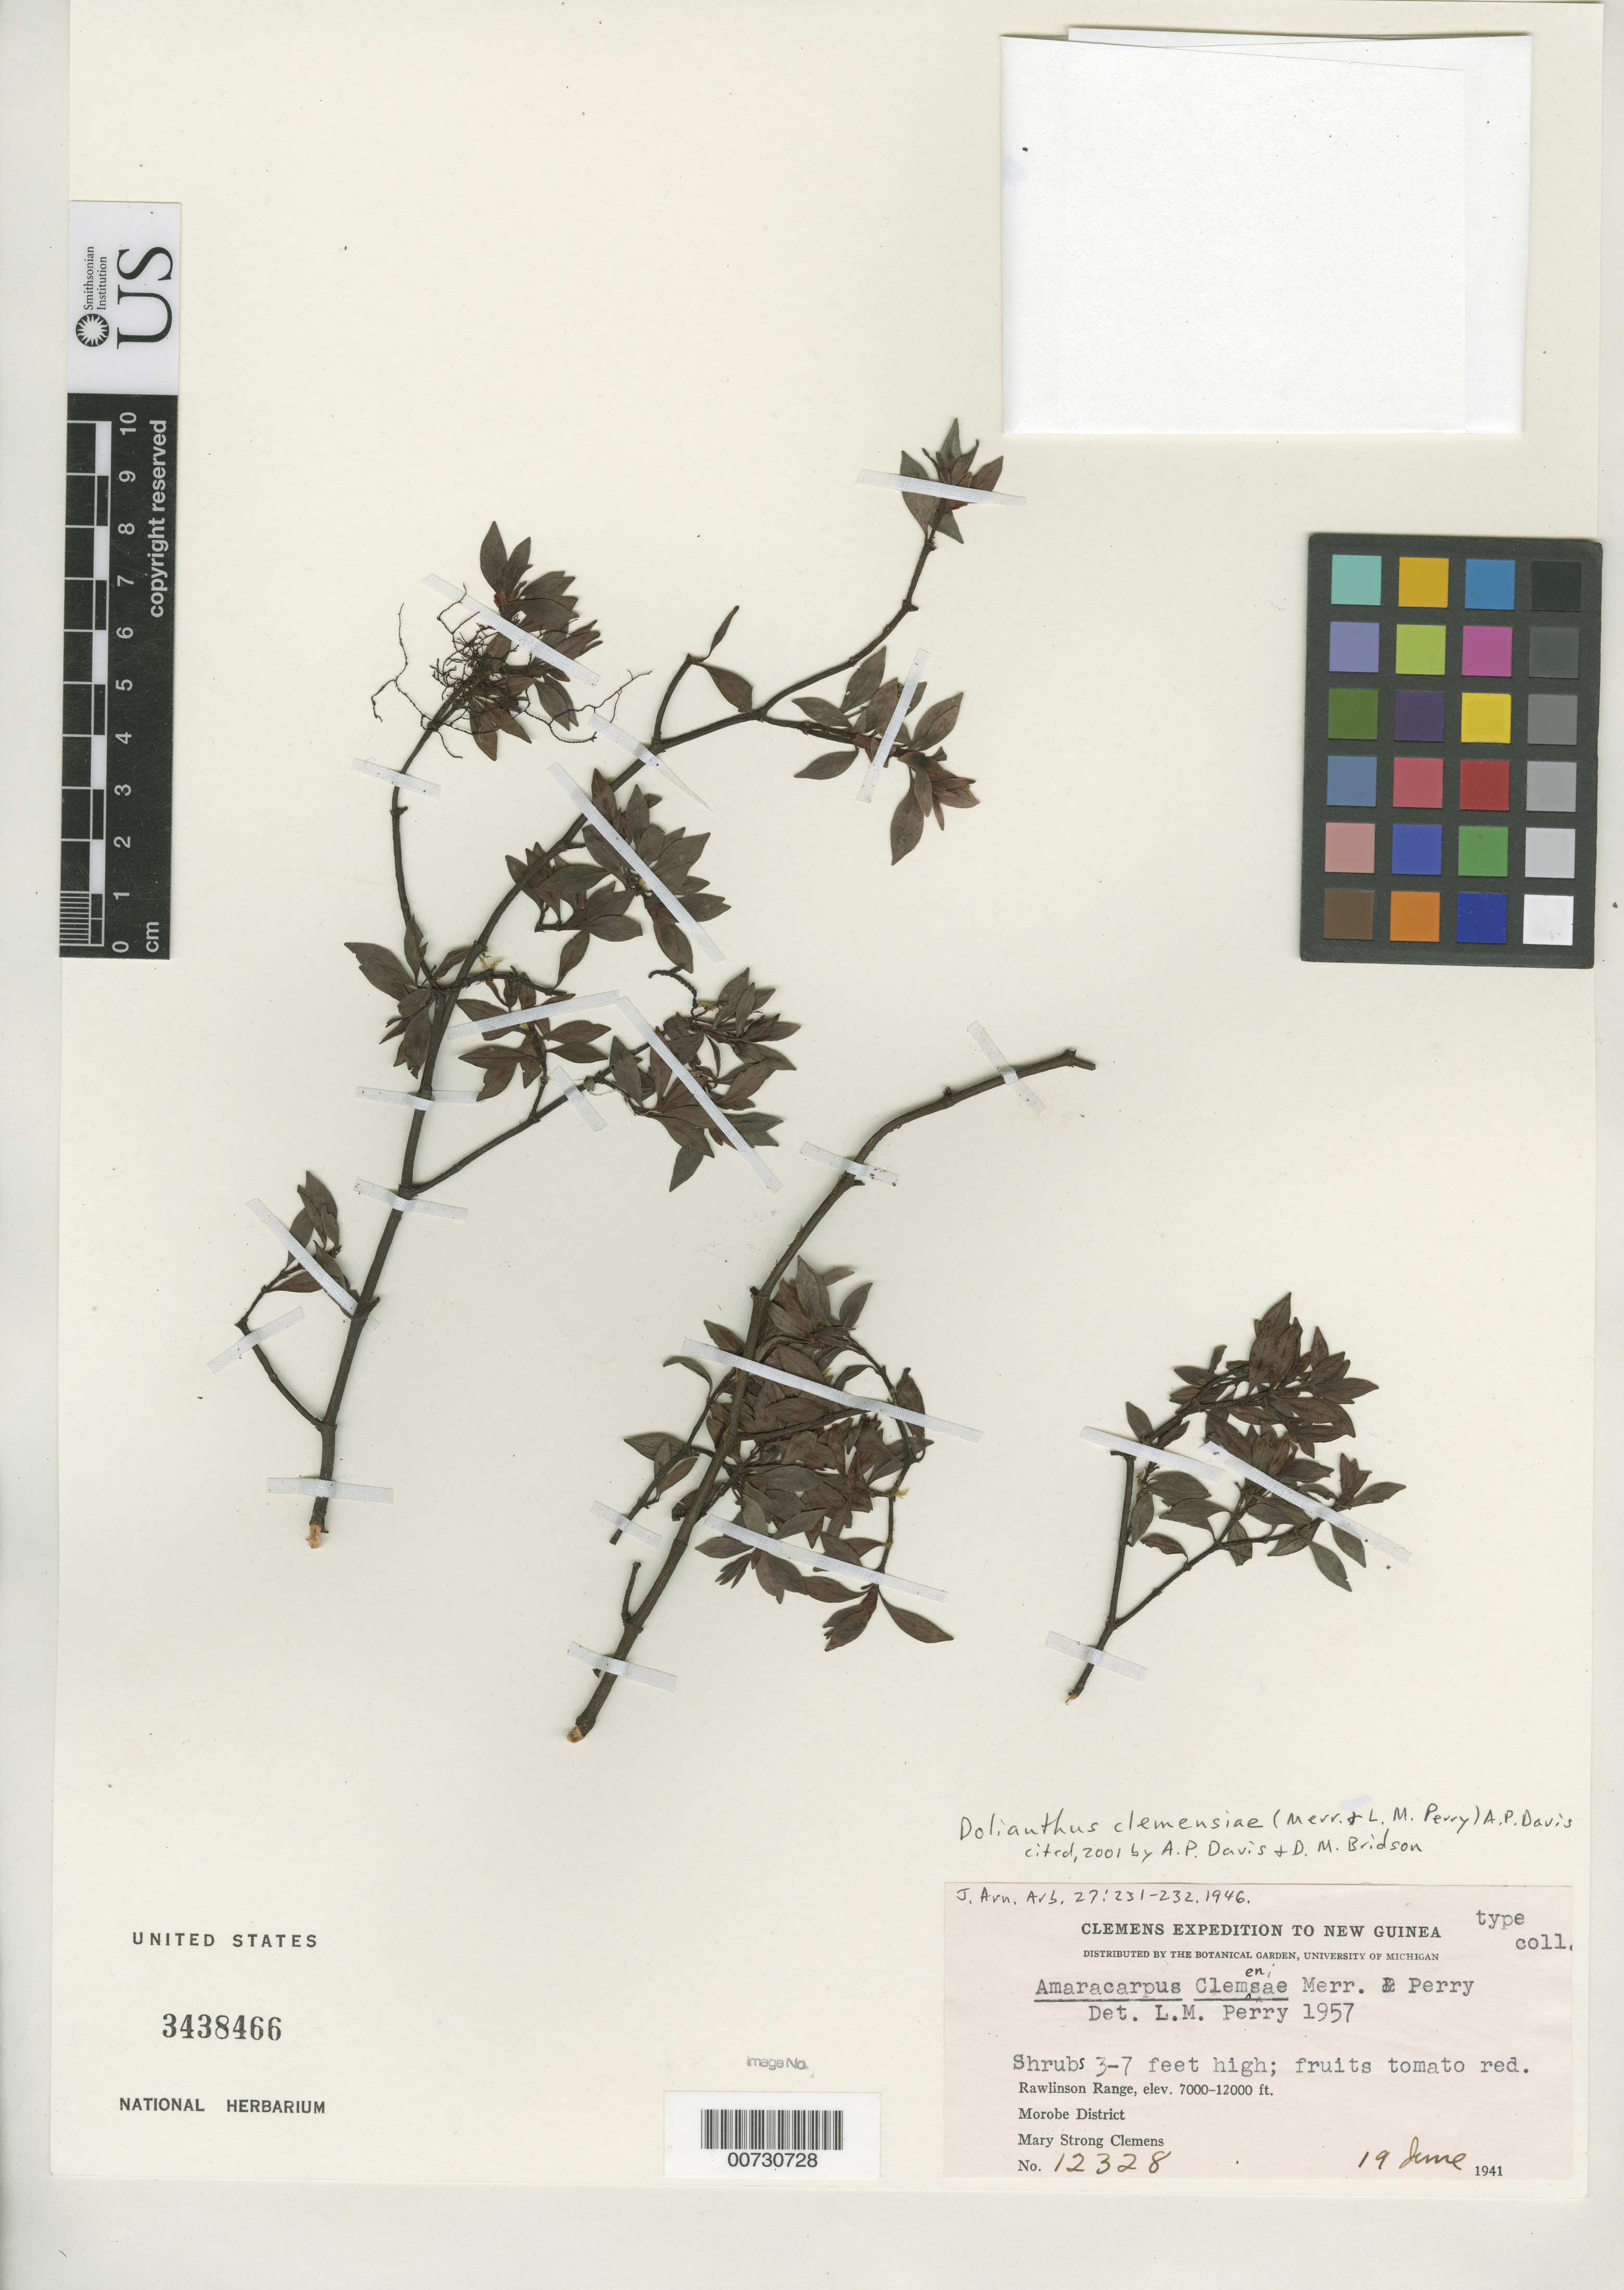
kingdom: Plantae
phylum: Tracheophyta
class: Magnoliopsida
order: Gentianales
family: Rubiaceae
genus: Amaracarpus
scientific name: Amaracarpus clemensiae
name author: Merr. & L.M. Perry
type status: Isotype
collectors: M. S. Clemens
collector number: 12328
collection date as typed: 19 Jun 1941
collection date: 1941-06-19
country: Papua New Guinea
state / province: Morobe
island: New Guinea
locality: Rawlinson Range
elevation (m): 2134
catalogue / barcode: US 3438466